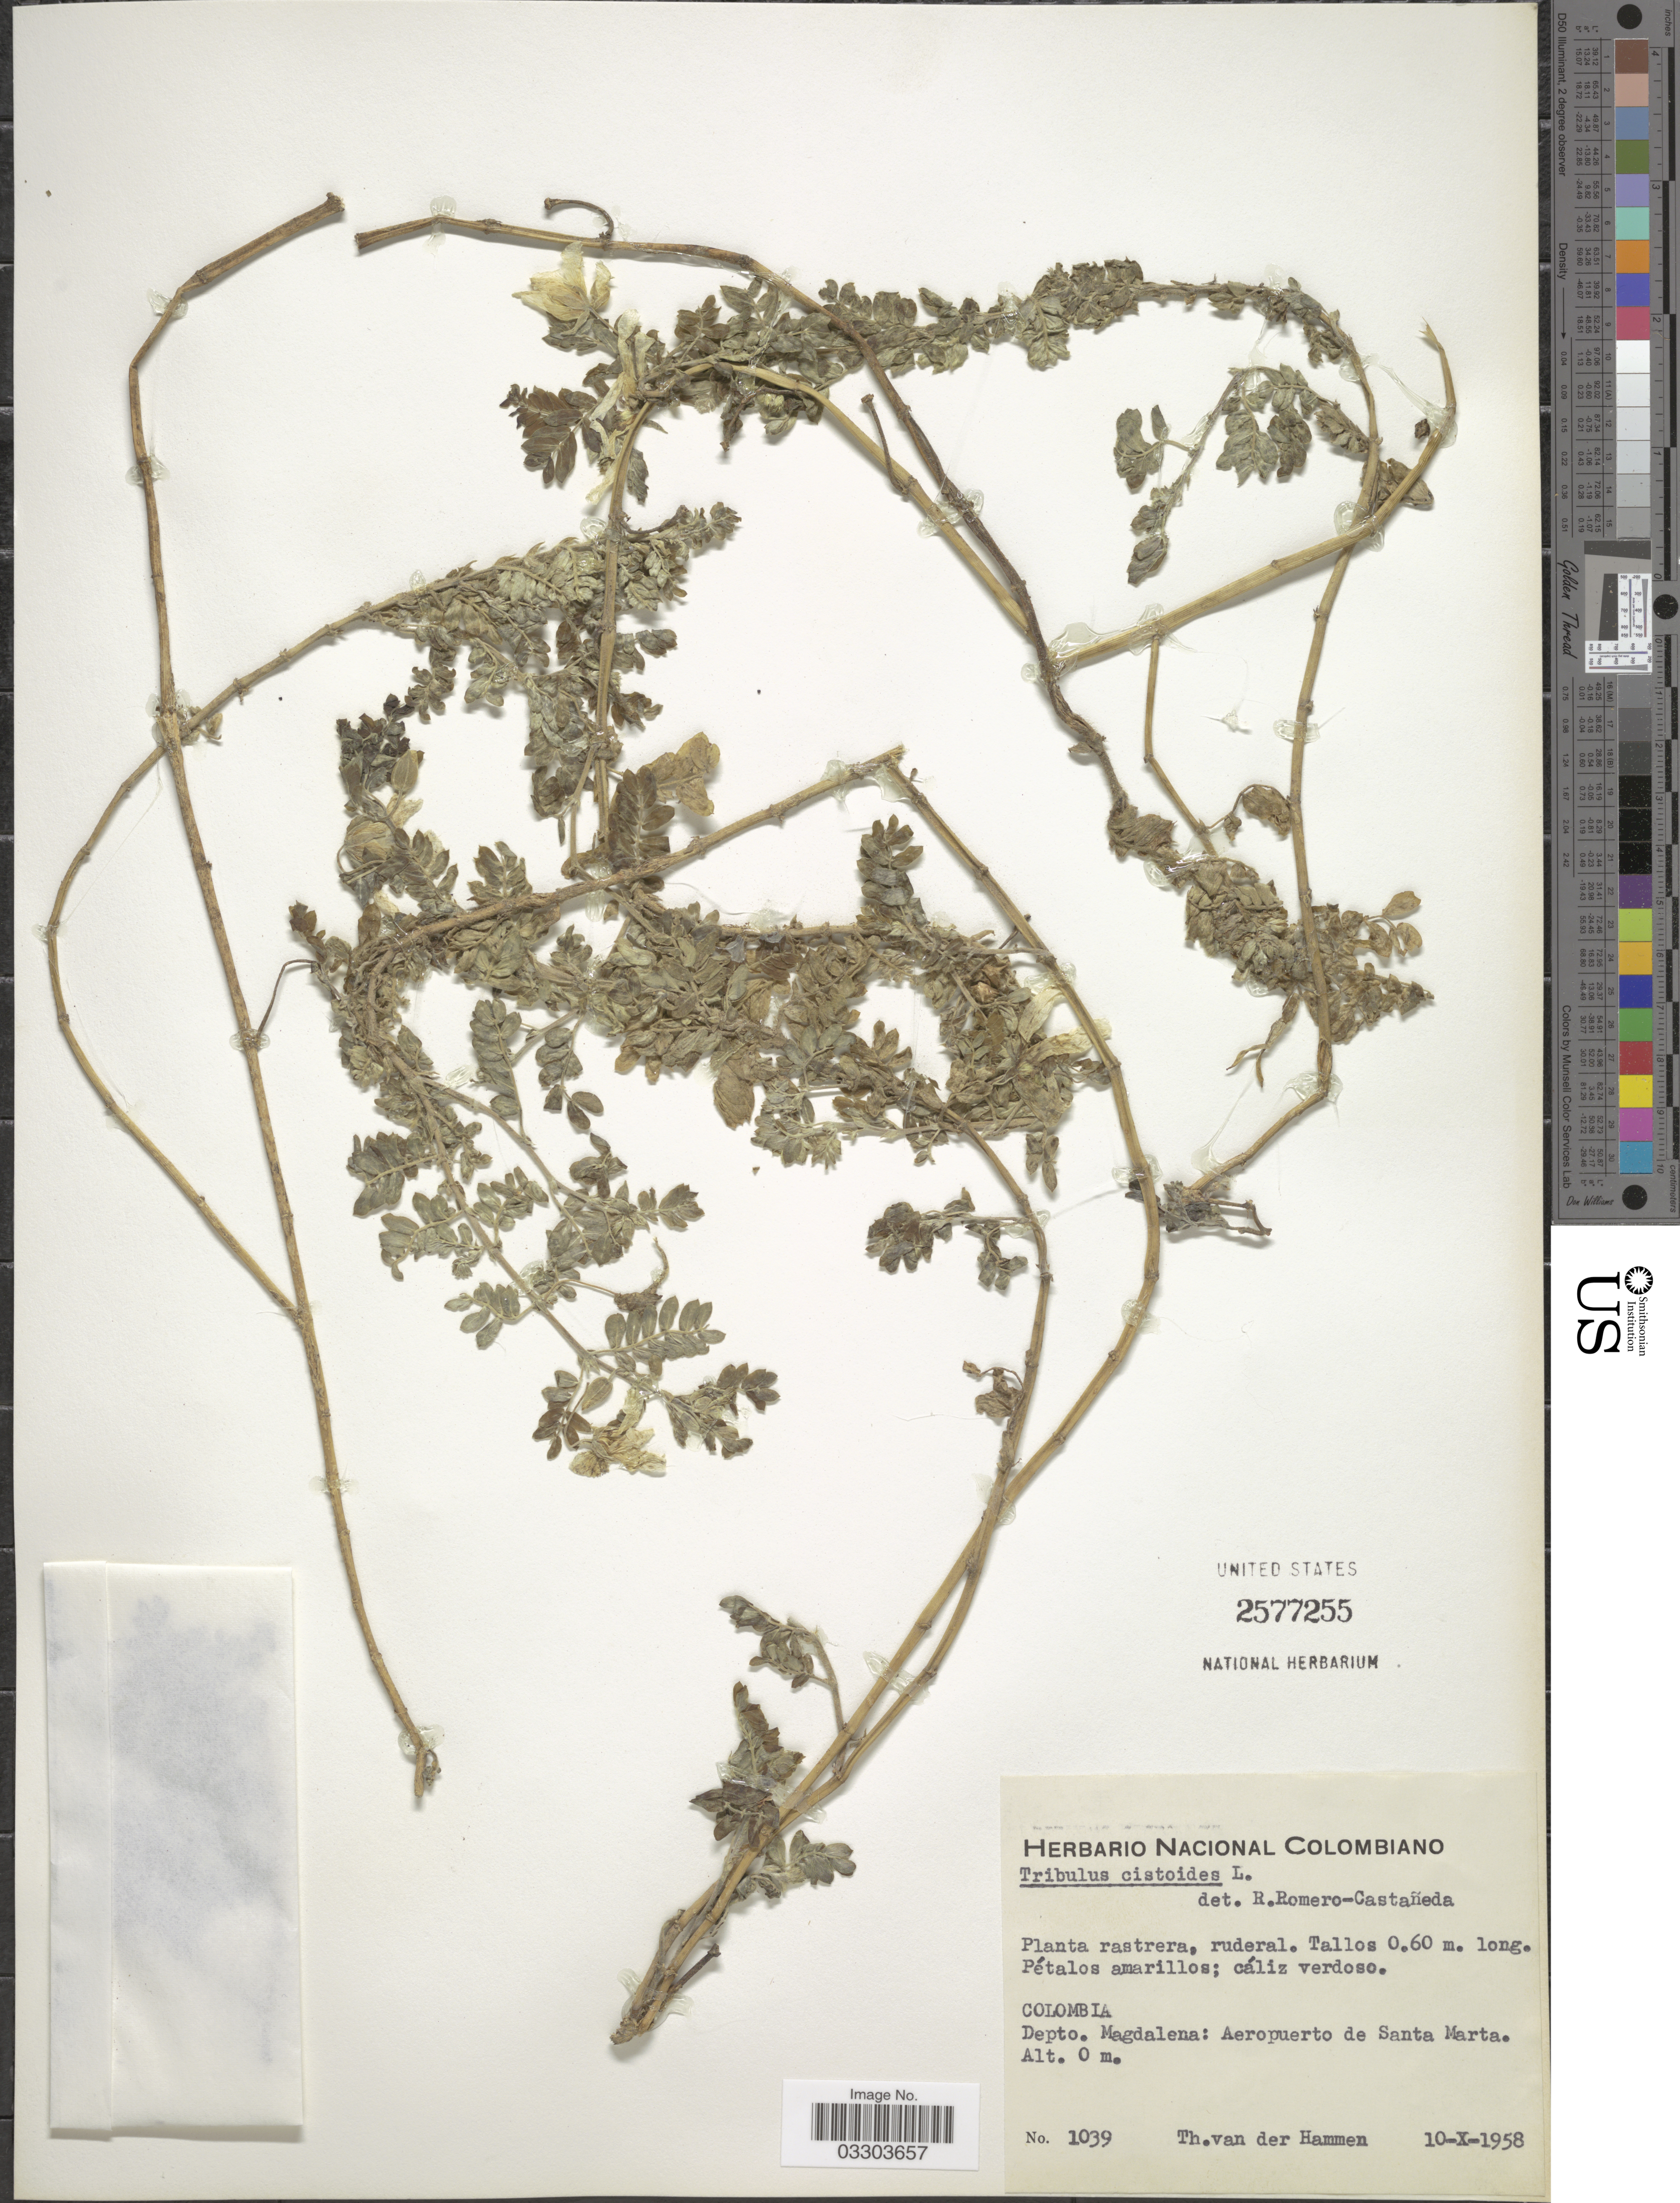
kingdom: Plantae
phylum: Tracheophyta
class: Magnoliopsida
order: Zygophyllales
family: Zygophyllaceae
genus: Tribulus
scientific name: Tribulus cistoides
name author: L.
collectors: T. Van der Hammen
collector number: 1039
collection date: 1958-10-10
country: Colombia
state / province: Magdalena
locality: Depto. Magdalena: Aeropuerto de Santa Marta.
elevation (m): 0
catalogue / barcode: US 2577255